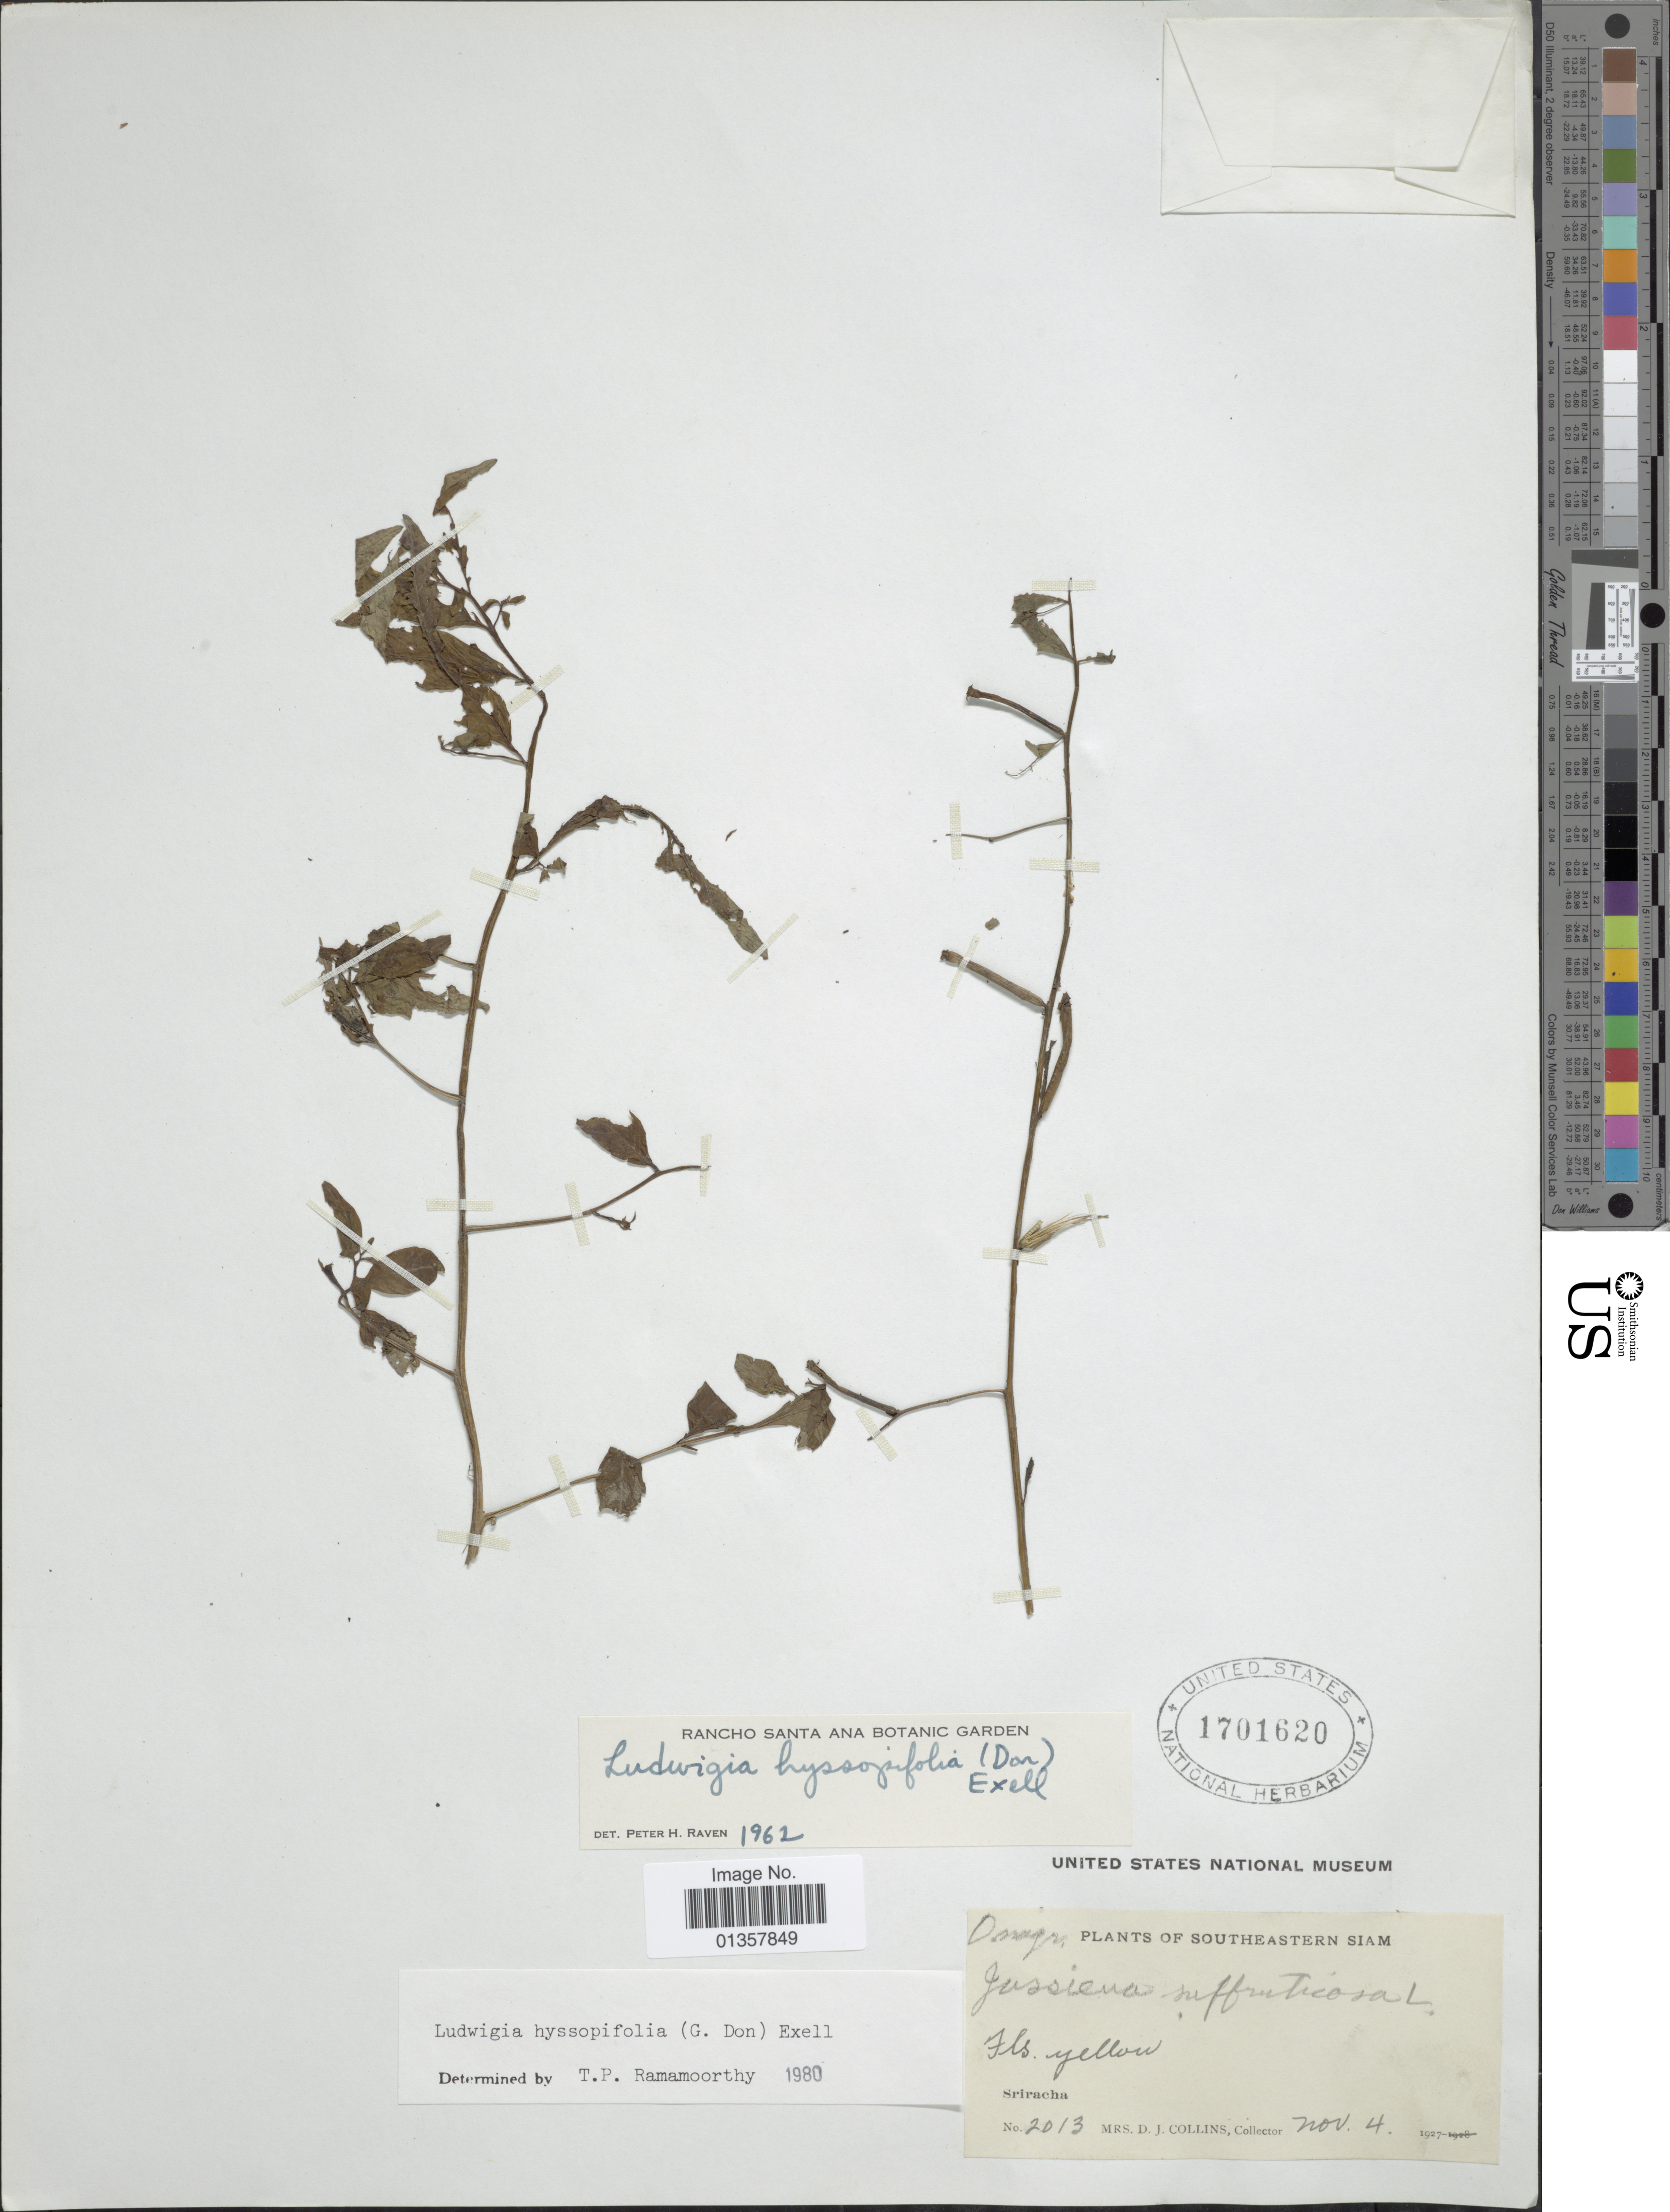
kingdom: Plantae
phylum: Tracheophyta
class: Magnoliopsida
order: Myrtales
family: Onagraceae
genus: Ludwigia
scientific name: Ludwigia hyssopifolia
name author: (G. Don) Exell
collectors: D. Collins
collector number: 2013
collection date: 1927-11-04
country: Thailand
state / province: Chon Buri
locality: Southeastern Siam, Sriracha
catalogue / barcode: US 1701620